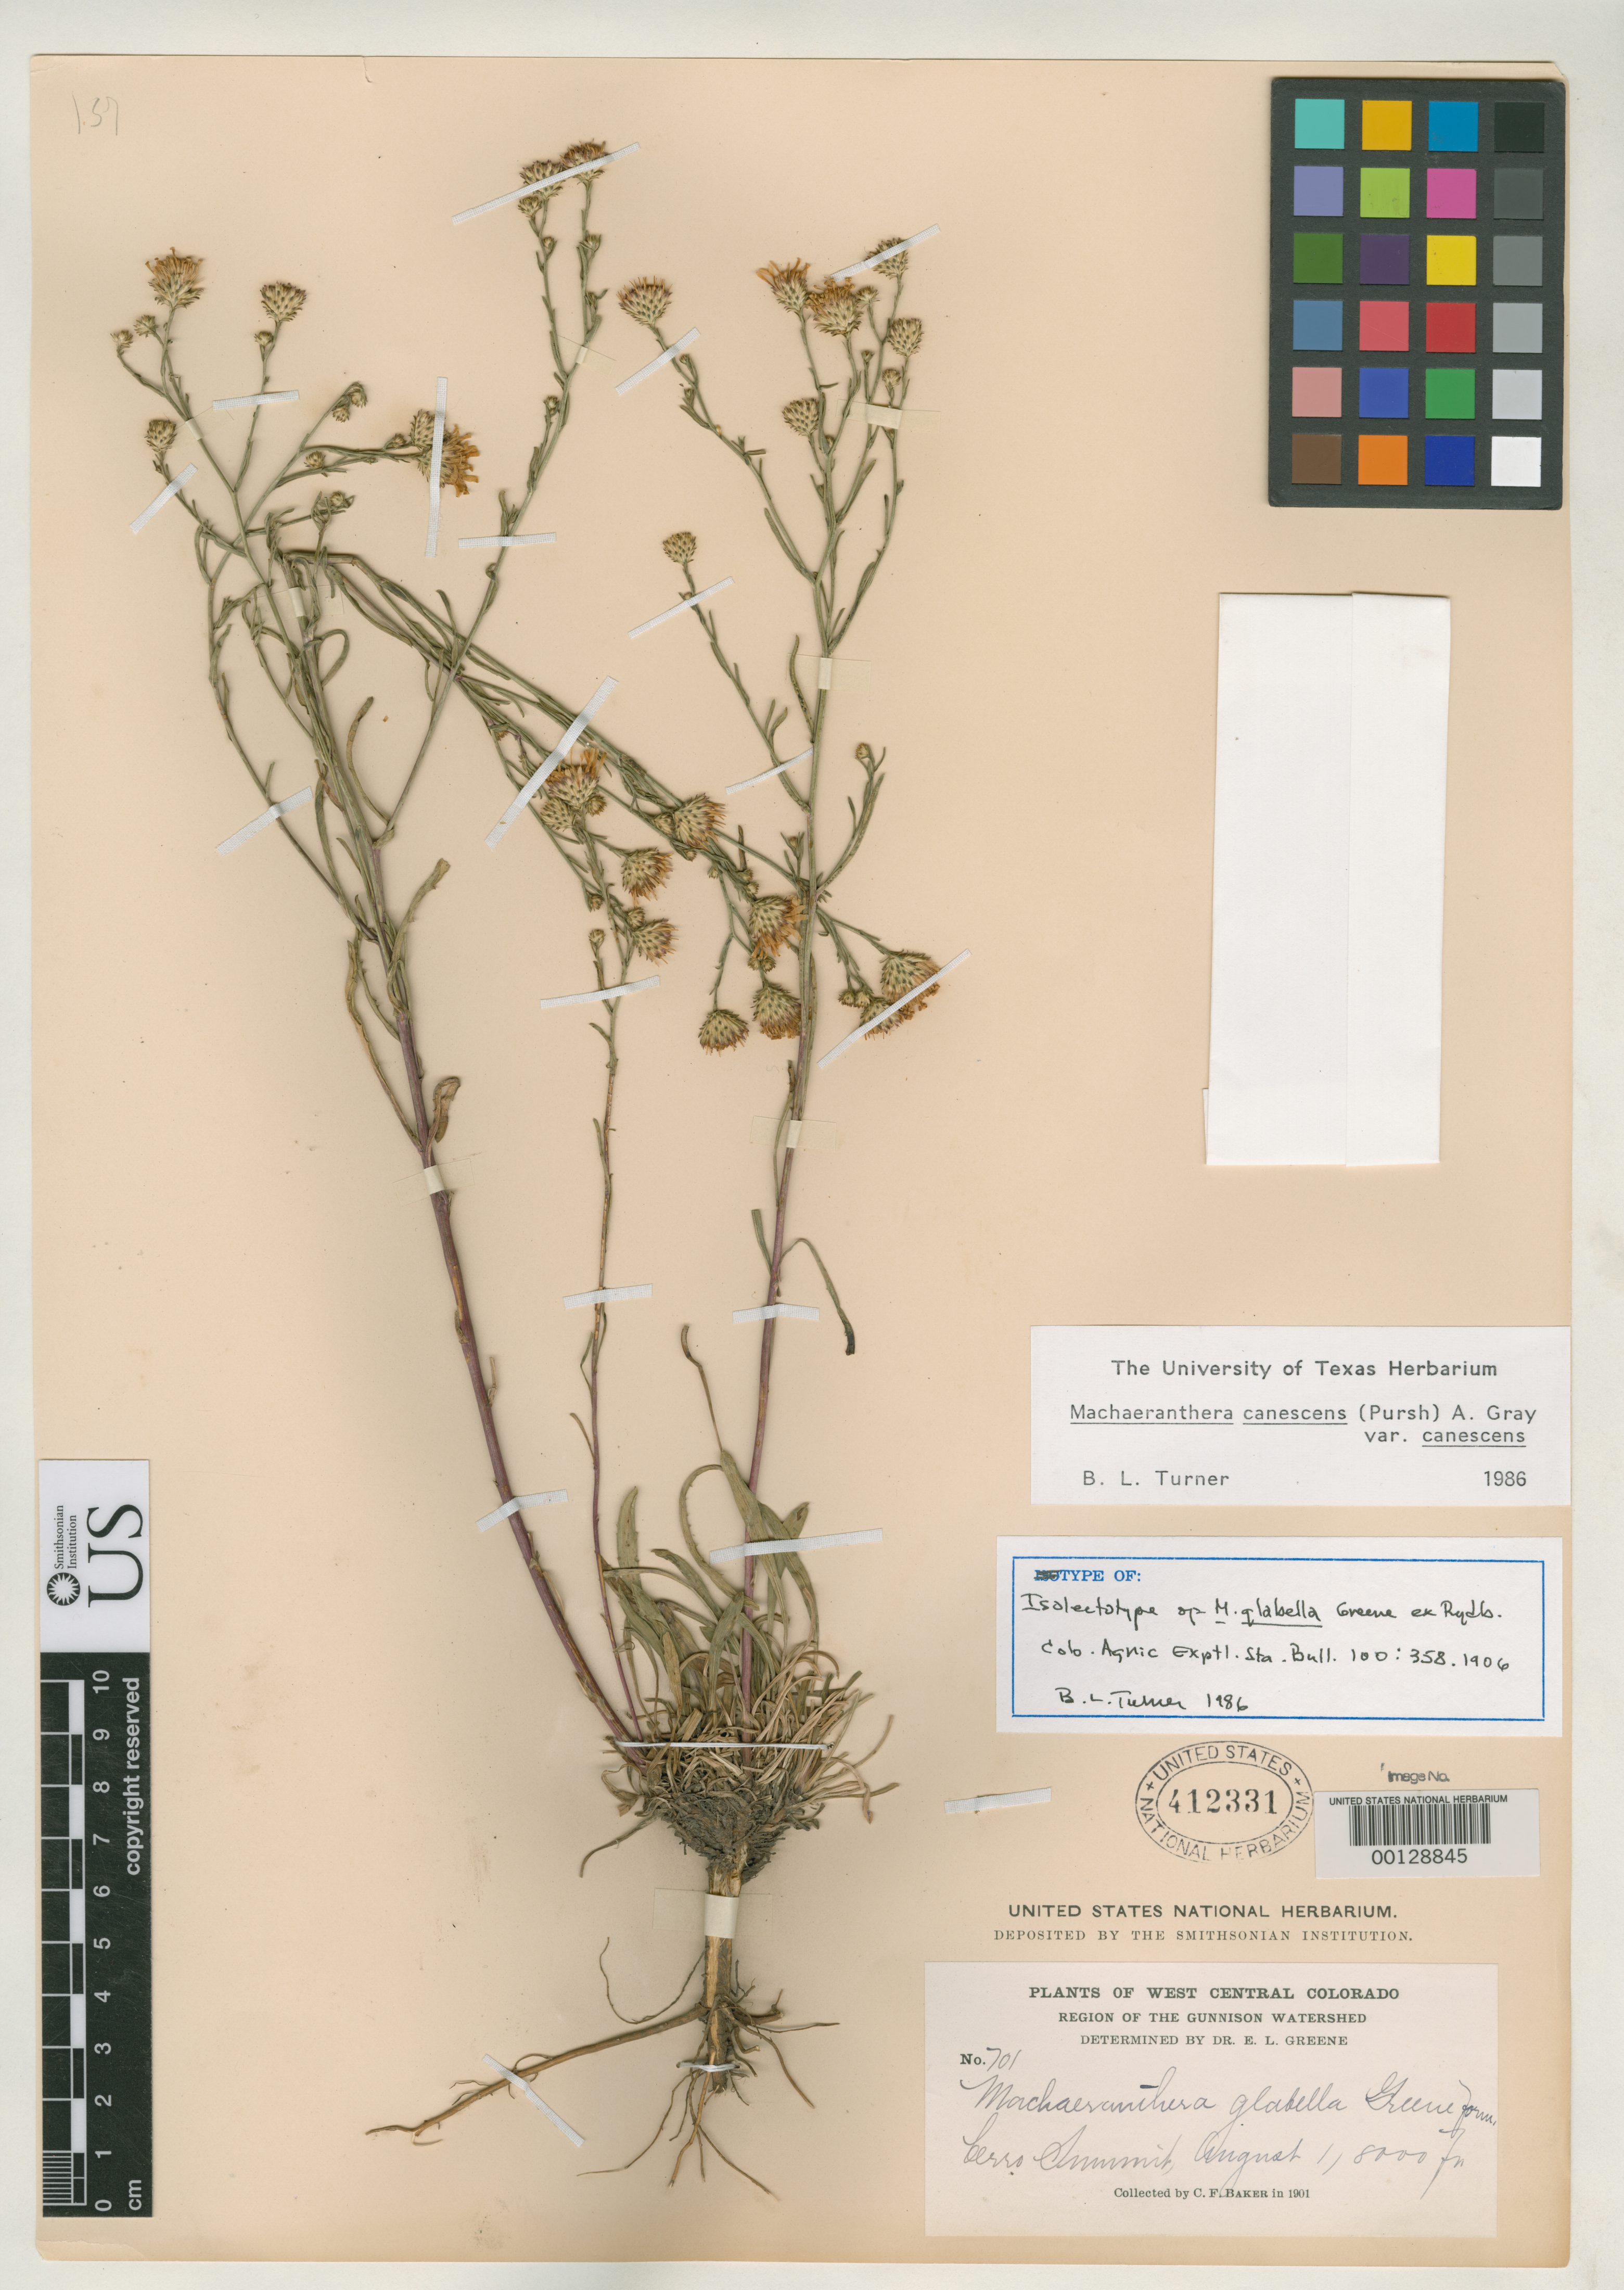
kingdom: Plantae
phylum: Tracheophyta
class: Magnoliopsida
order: Asterales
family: Asteraceae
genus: Machaeranthera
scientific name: Machaeranthera glabella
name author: Greene ex Rydb.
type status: Type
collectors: C. F. Baker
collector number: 701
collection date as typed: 01 Aug 1901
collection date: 1901-08-01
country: United States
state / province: Colorado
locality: Region of the Gunnison Watershed, Cerro Summit.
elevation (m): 2438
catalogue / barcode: US 412331